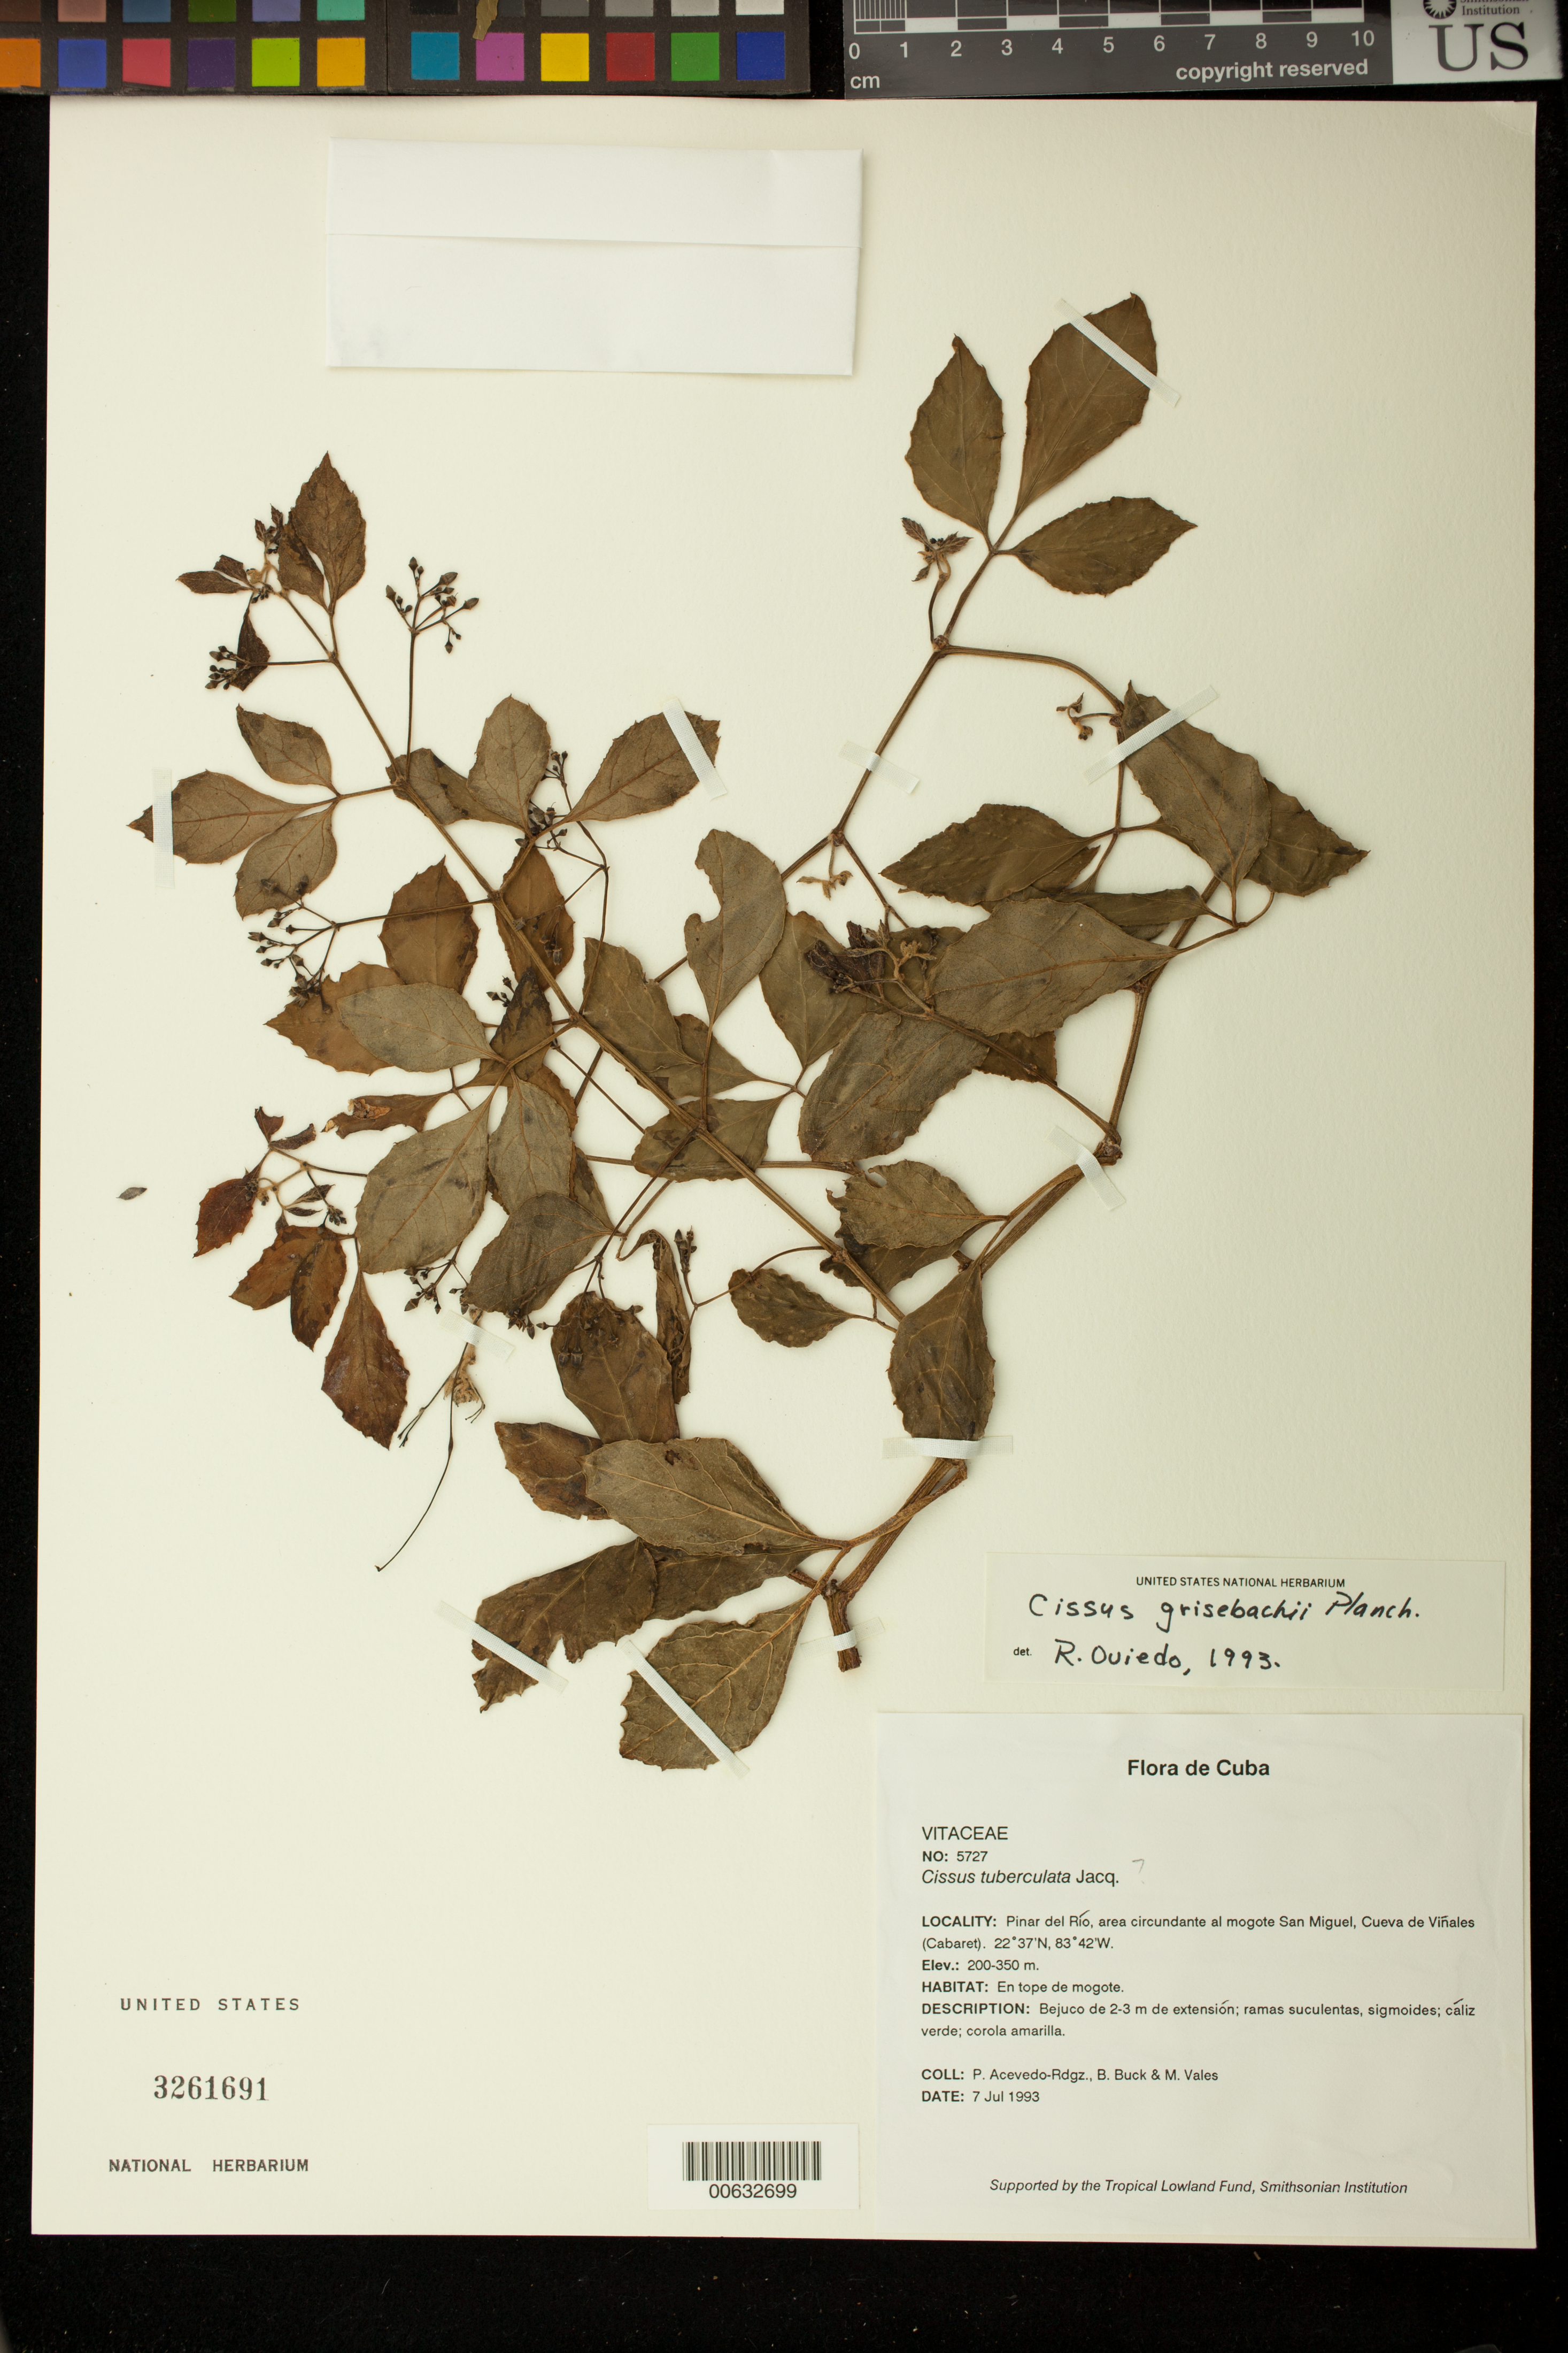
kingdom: Plantae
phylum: Tracheophyta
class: Magnoliopsida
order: Vitales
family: Vitaceae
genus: Cissus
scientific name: Cissus grisebachii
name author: Planch.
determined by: Oviedo, R.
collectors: P. Acevedo-Rodr., B. Buck & M. Vales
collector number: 5727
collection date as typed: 07 Jul 1993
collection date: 1993-07-07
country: Cuba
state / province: Pinar del Rio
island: Cuba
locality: Pinar del Río, area circundante al mogote San Miguel, Cueva de Vinales (Cabaret)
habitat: En tope de mogote.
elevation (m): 200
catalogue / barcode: US 3261691